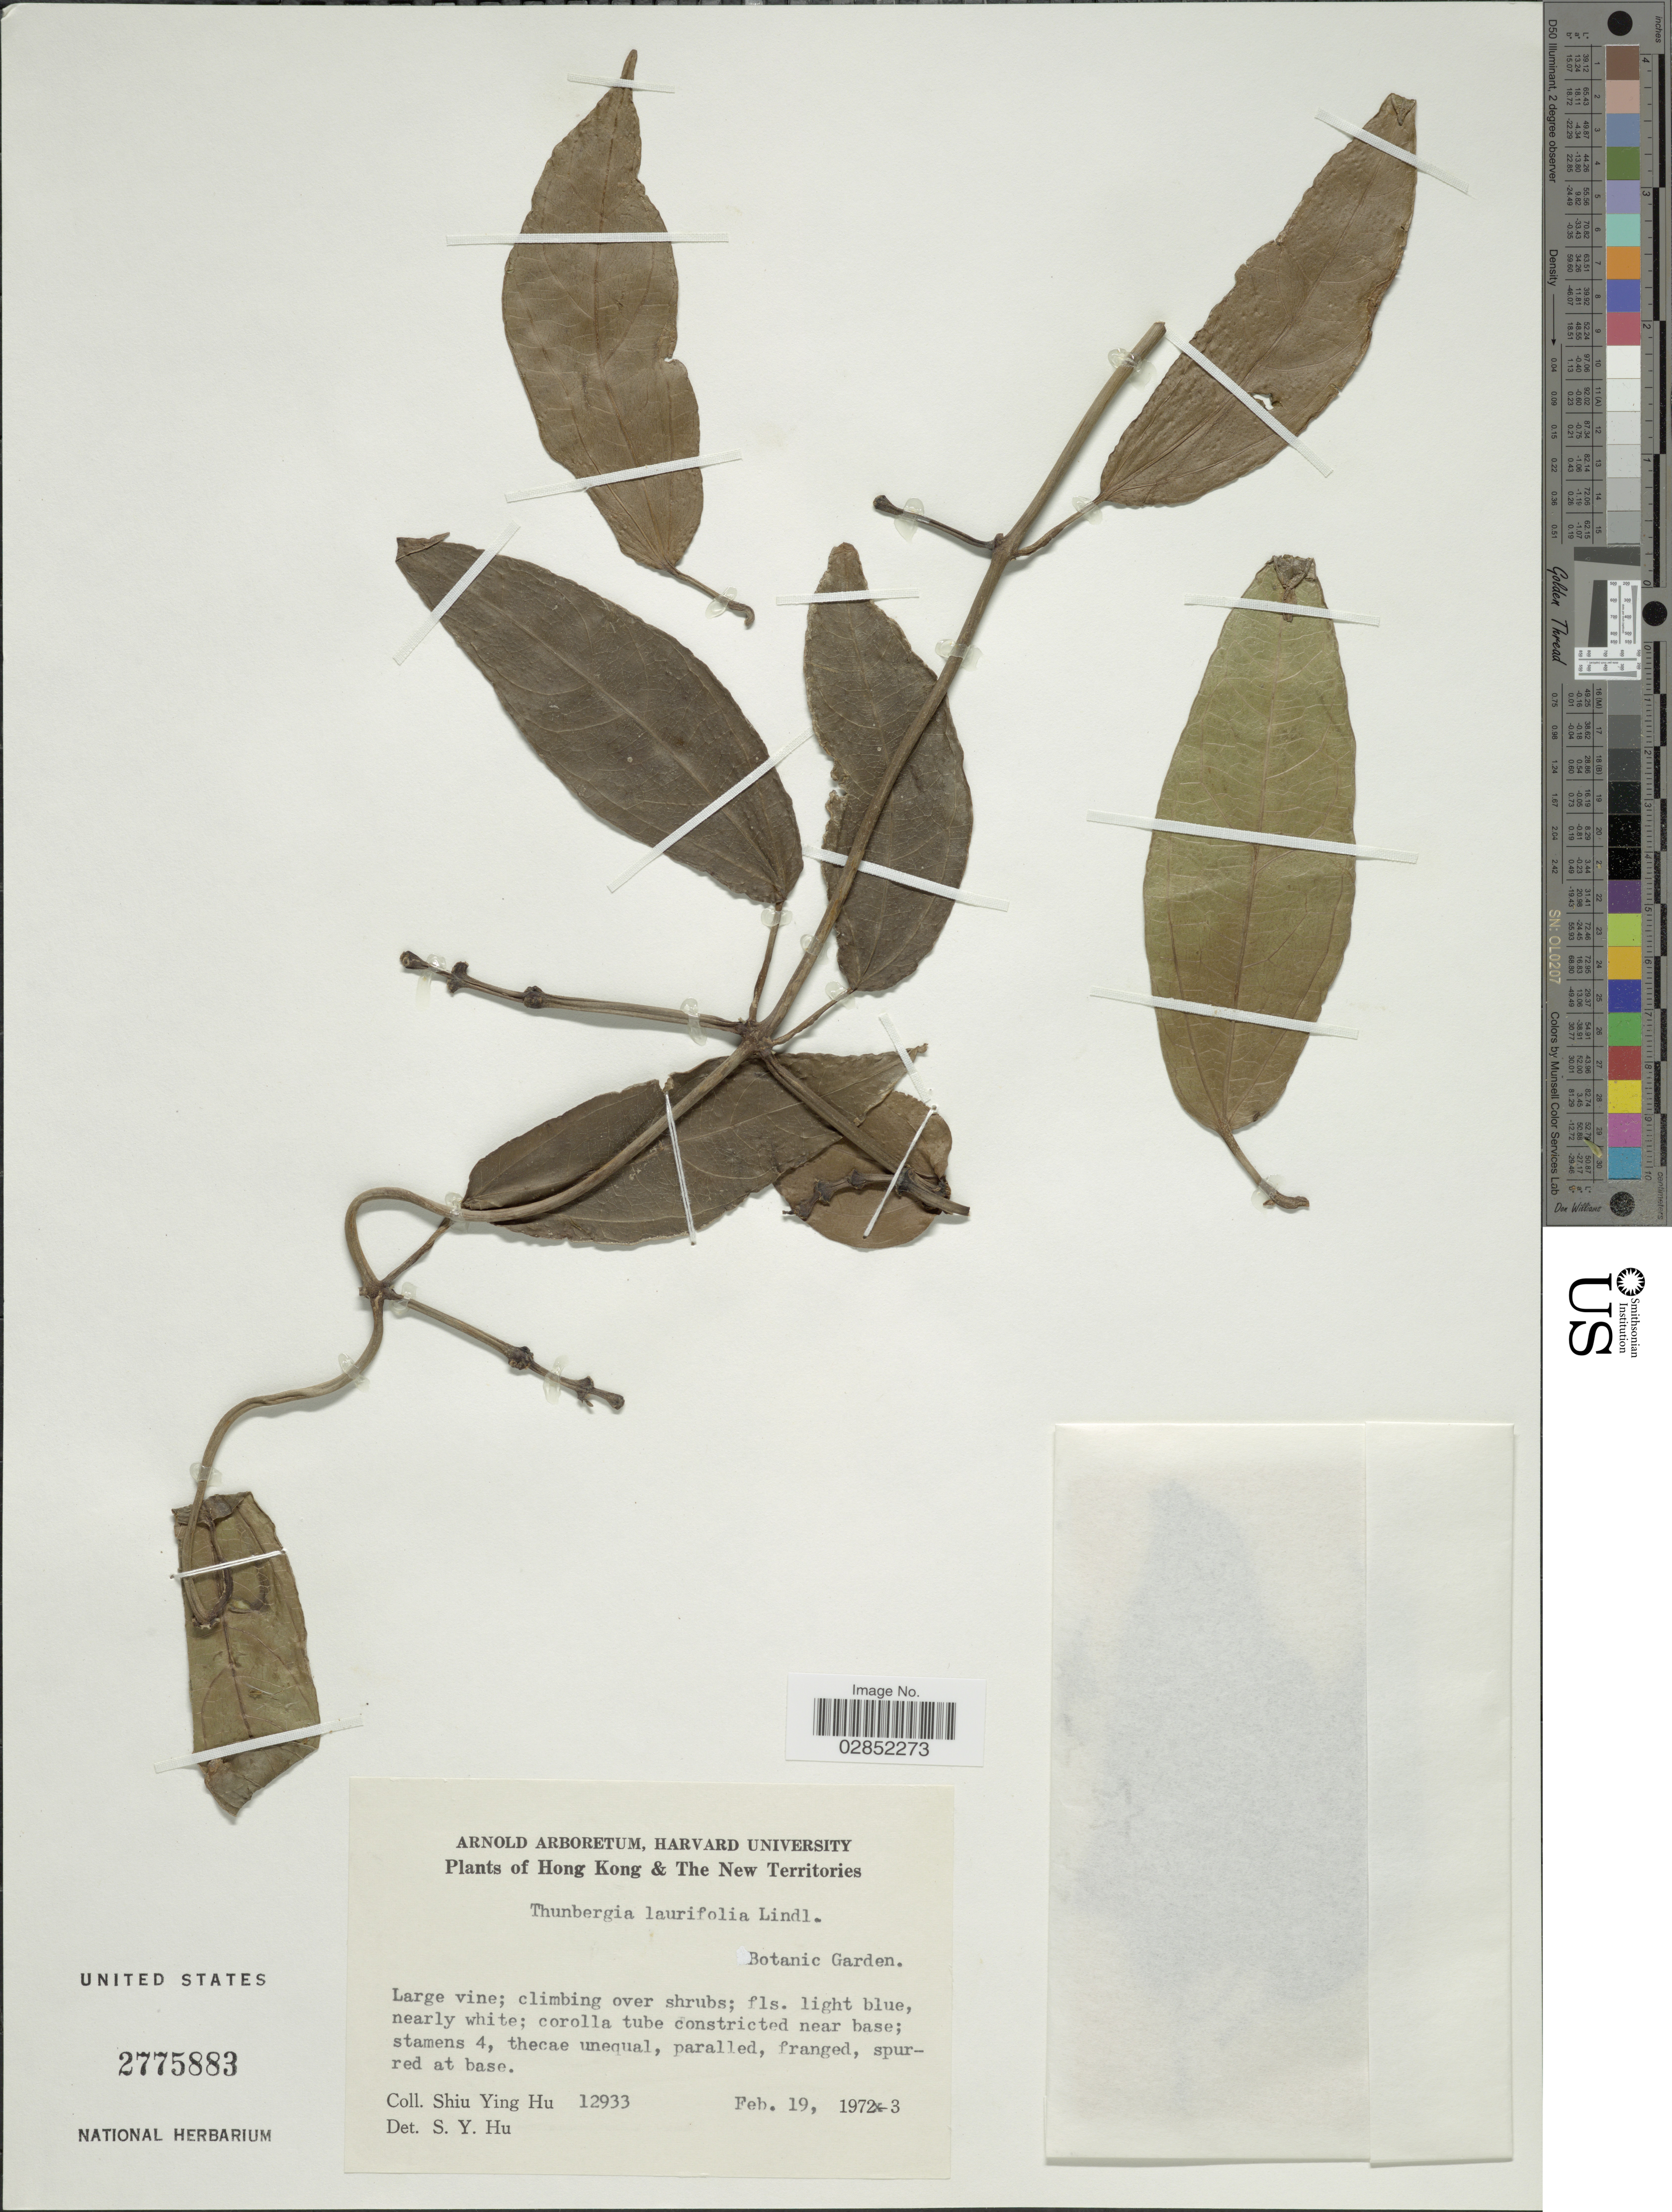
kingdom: Plantae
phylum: Tracheophyta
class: Magnoliopsida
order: Lamiales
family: Acanthaceae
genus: Thunbergia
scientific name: Thunbergia laurifolia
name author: Lindl.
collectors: S. Y. Hu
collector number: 12933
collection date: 1973-02-19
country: China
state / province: Hong Kong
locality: Hong Kong & The New Territories. Botanic Gardens.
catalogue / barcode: US 2775883